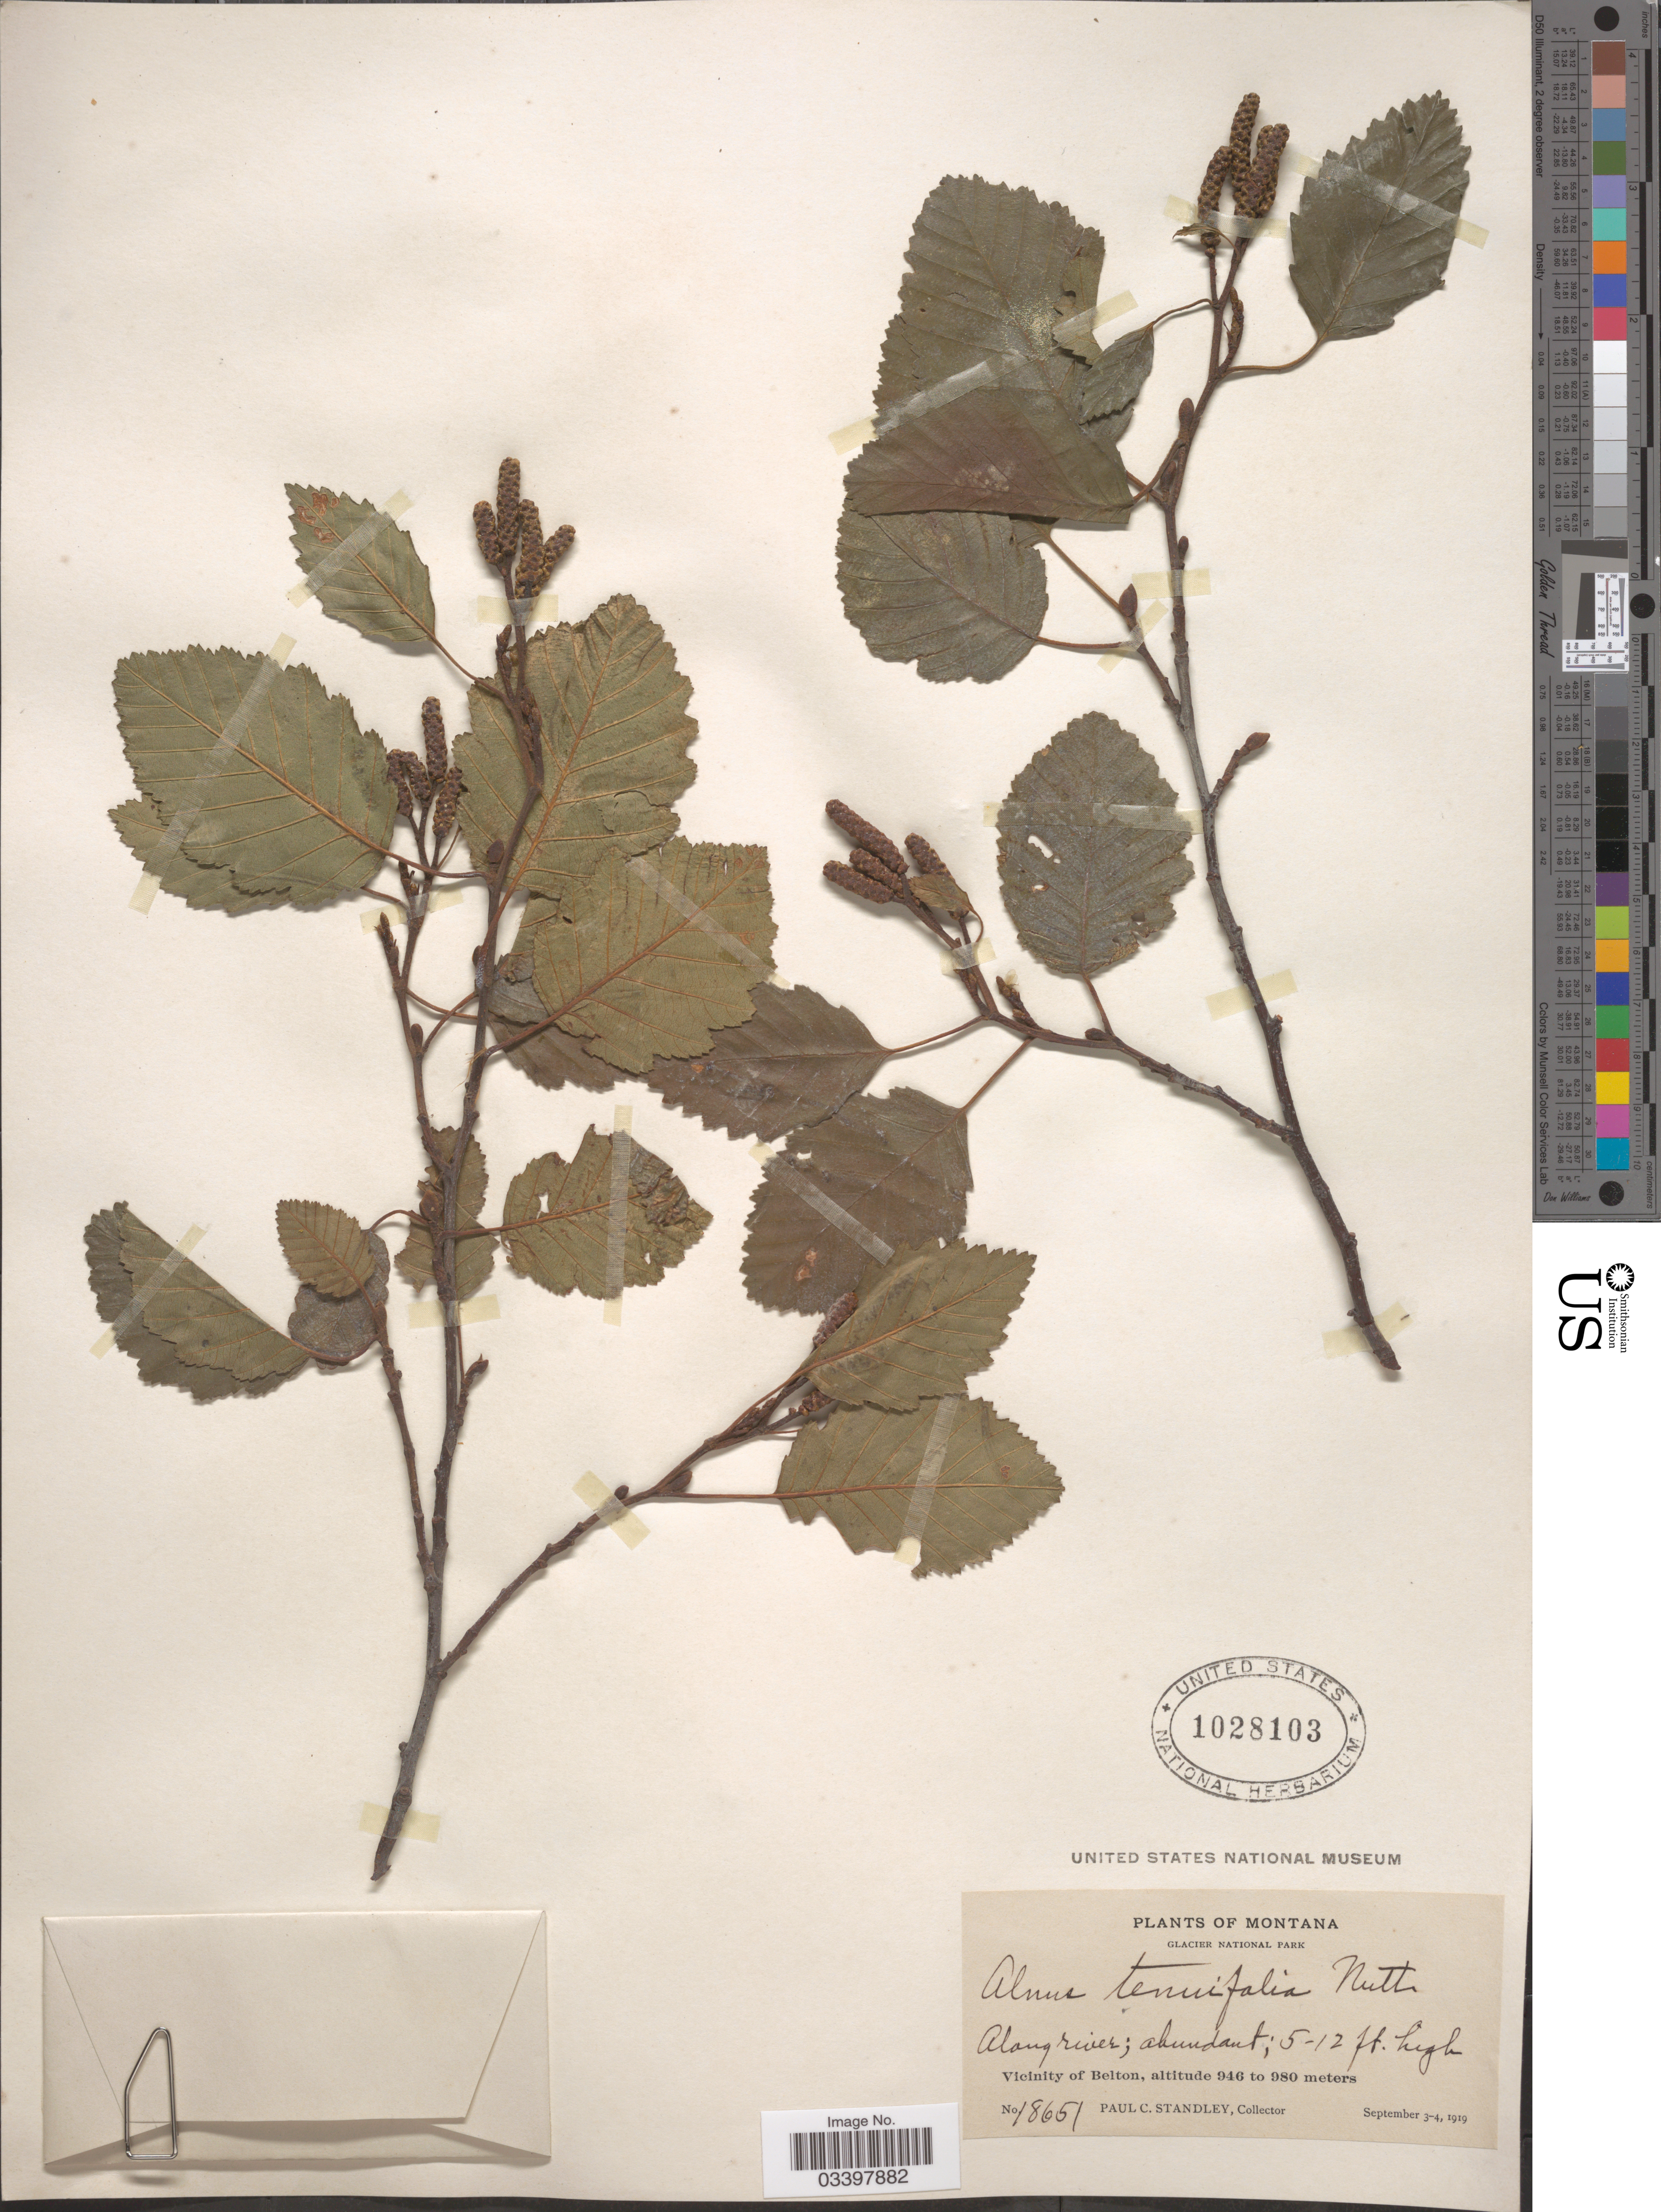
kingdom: Plantae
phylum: Tracheophyta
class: Magnoliopsida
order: Fagales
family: Betulaceae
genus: Alnus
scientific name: Alnus incana subsp. tenuifolia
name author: (Nutt.) Breitung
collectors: P. C. Standley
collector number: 18651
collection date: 1919-04-03/1919-09-04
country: United States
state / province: Montana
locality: Glacier National Park. Vicinity of Belton.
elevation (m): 946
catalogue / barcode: US 1028103